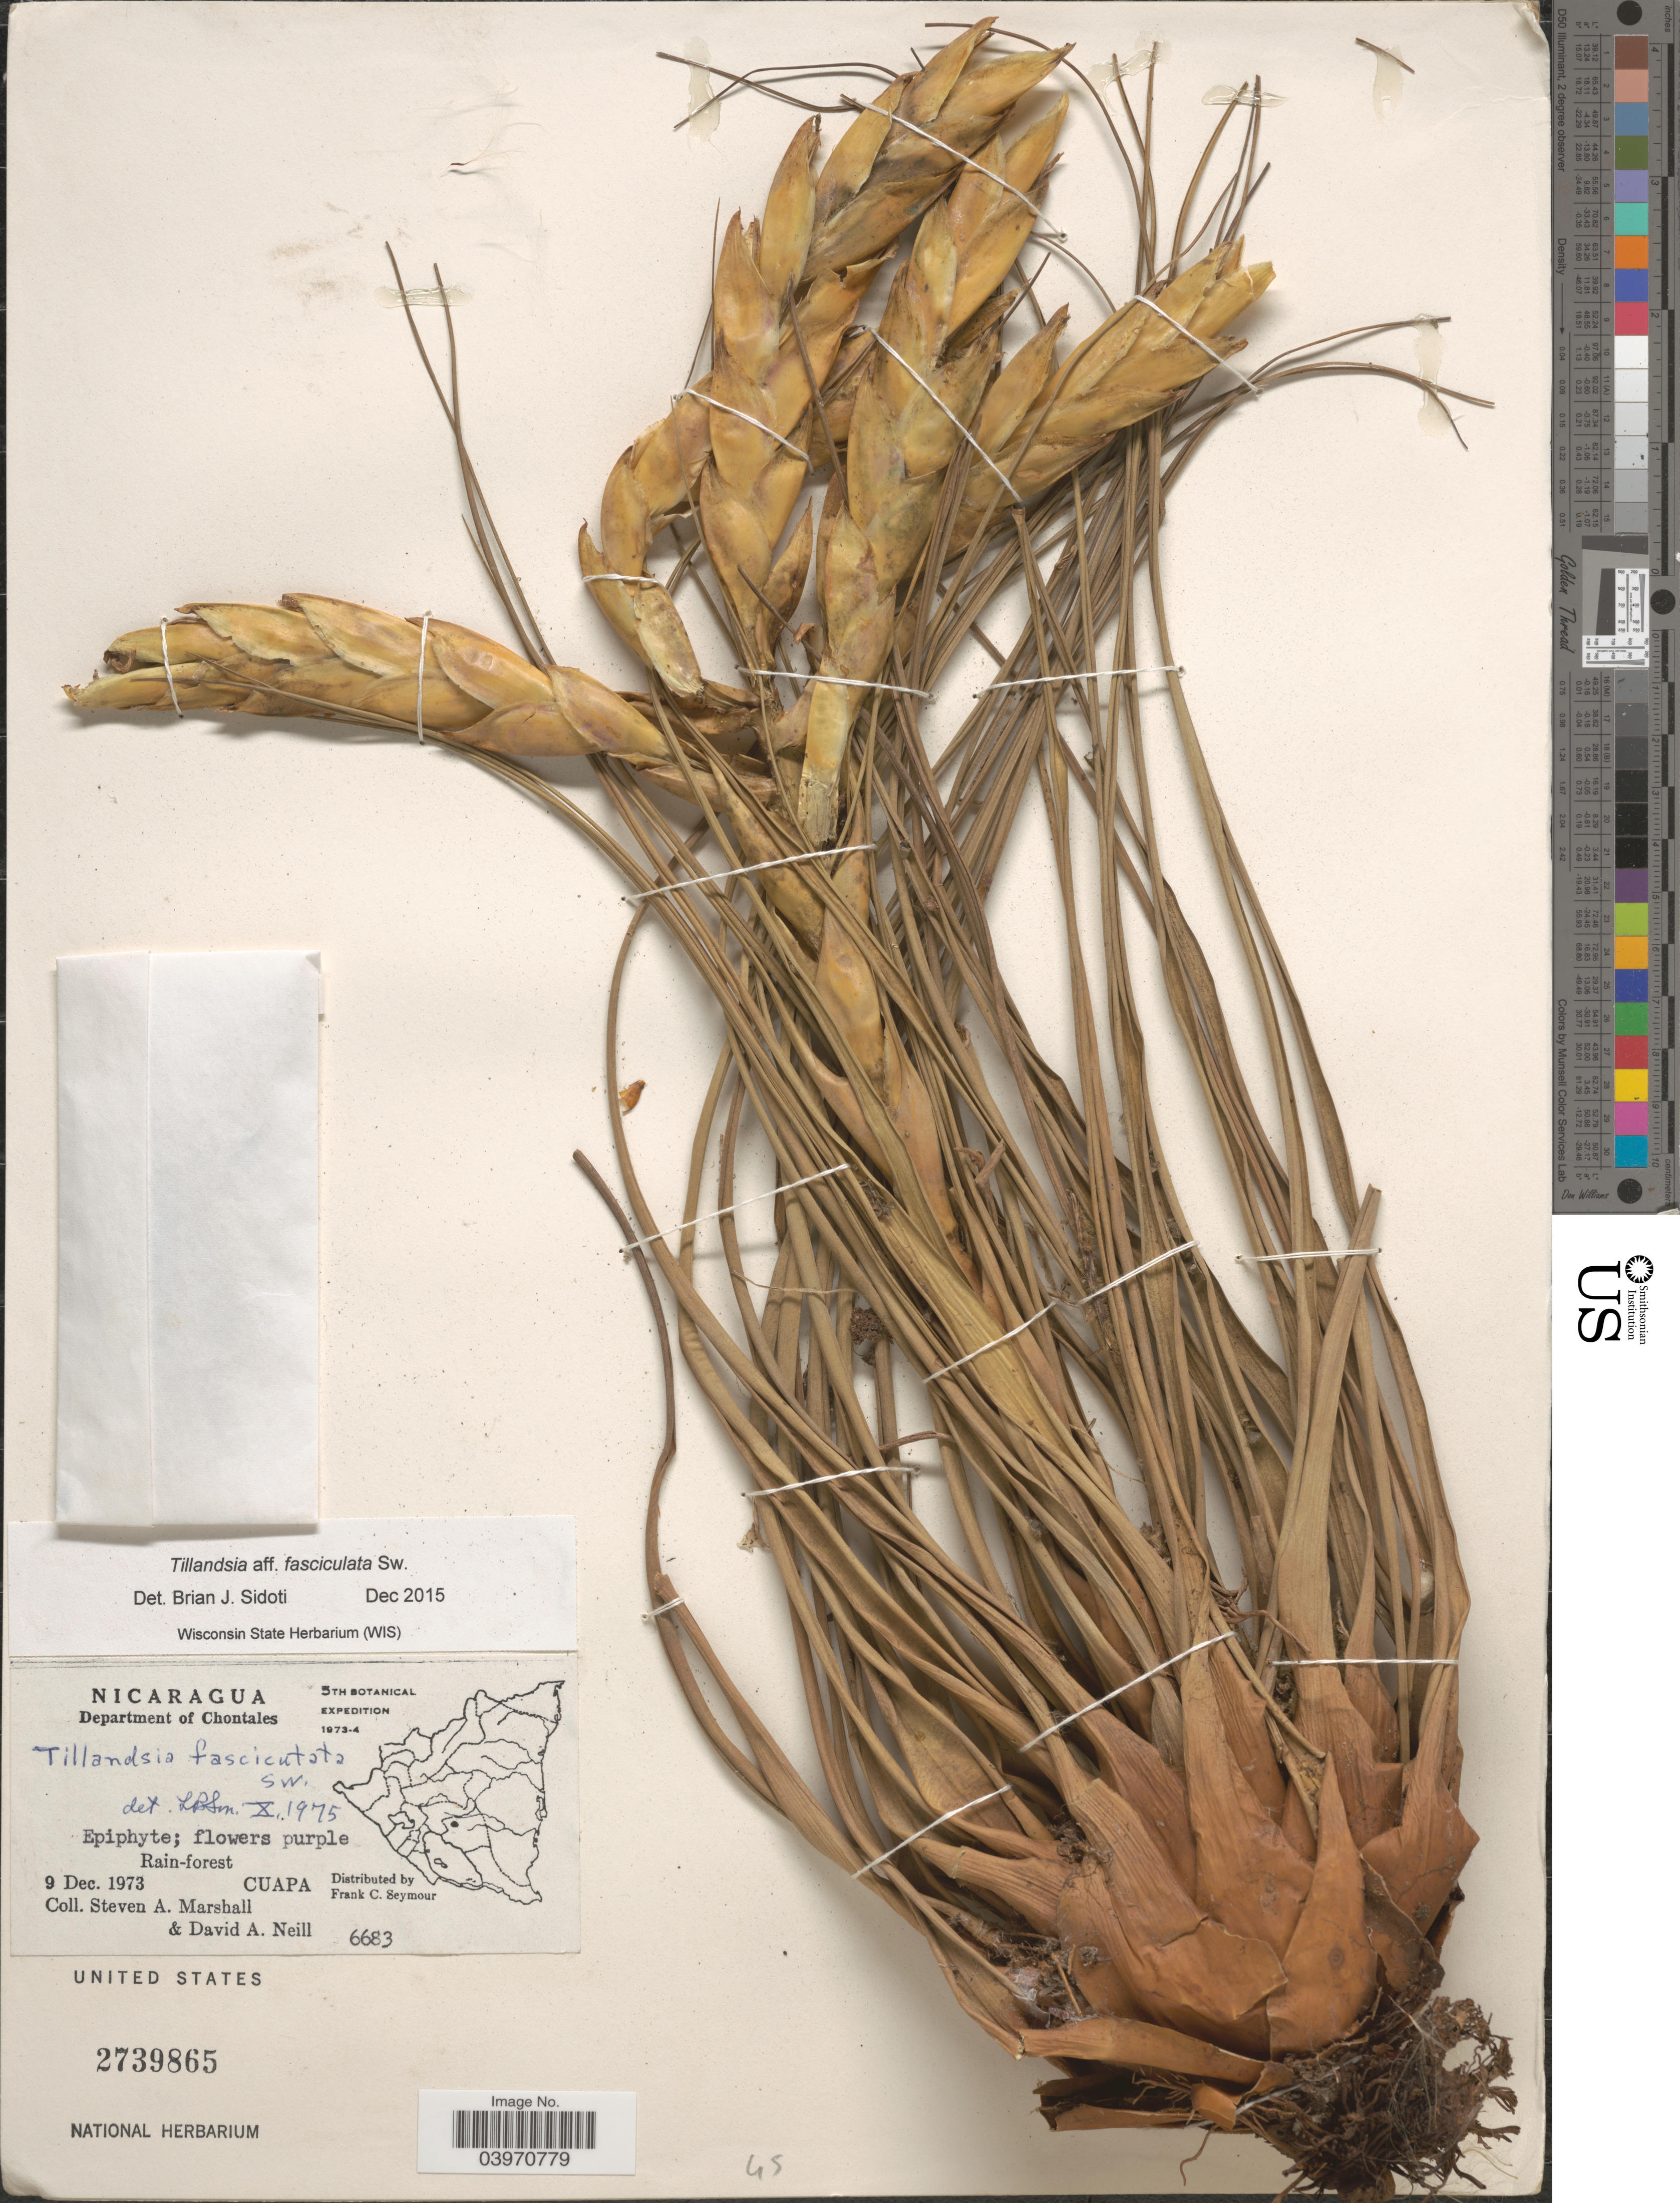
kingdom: Plantae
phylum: Tracheophyta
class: Liliopsida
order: Poales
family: Bromeliaceae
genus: Tillandsia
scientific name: Tillandsia fasciculata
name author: Sw.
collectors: S. A. Marshall & D. A. Neill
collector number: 6683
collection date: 1973-12-09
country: Nicaragua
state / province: Chontales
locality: Department of Chontales. Cuapa.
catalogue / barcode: US 2739865